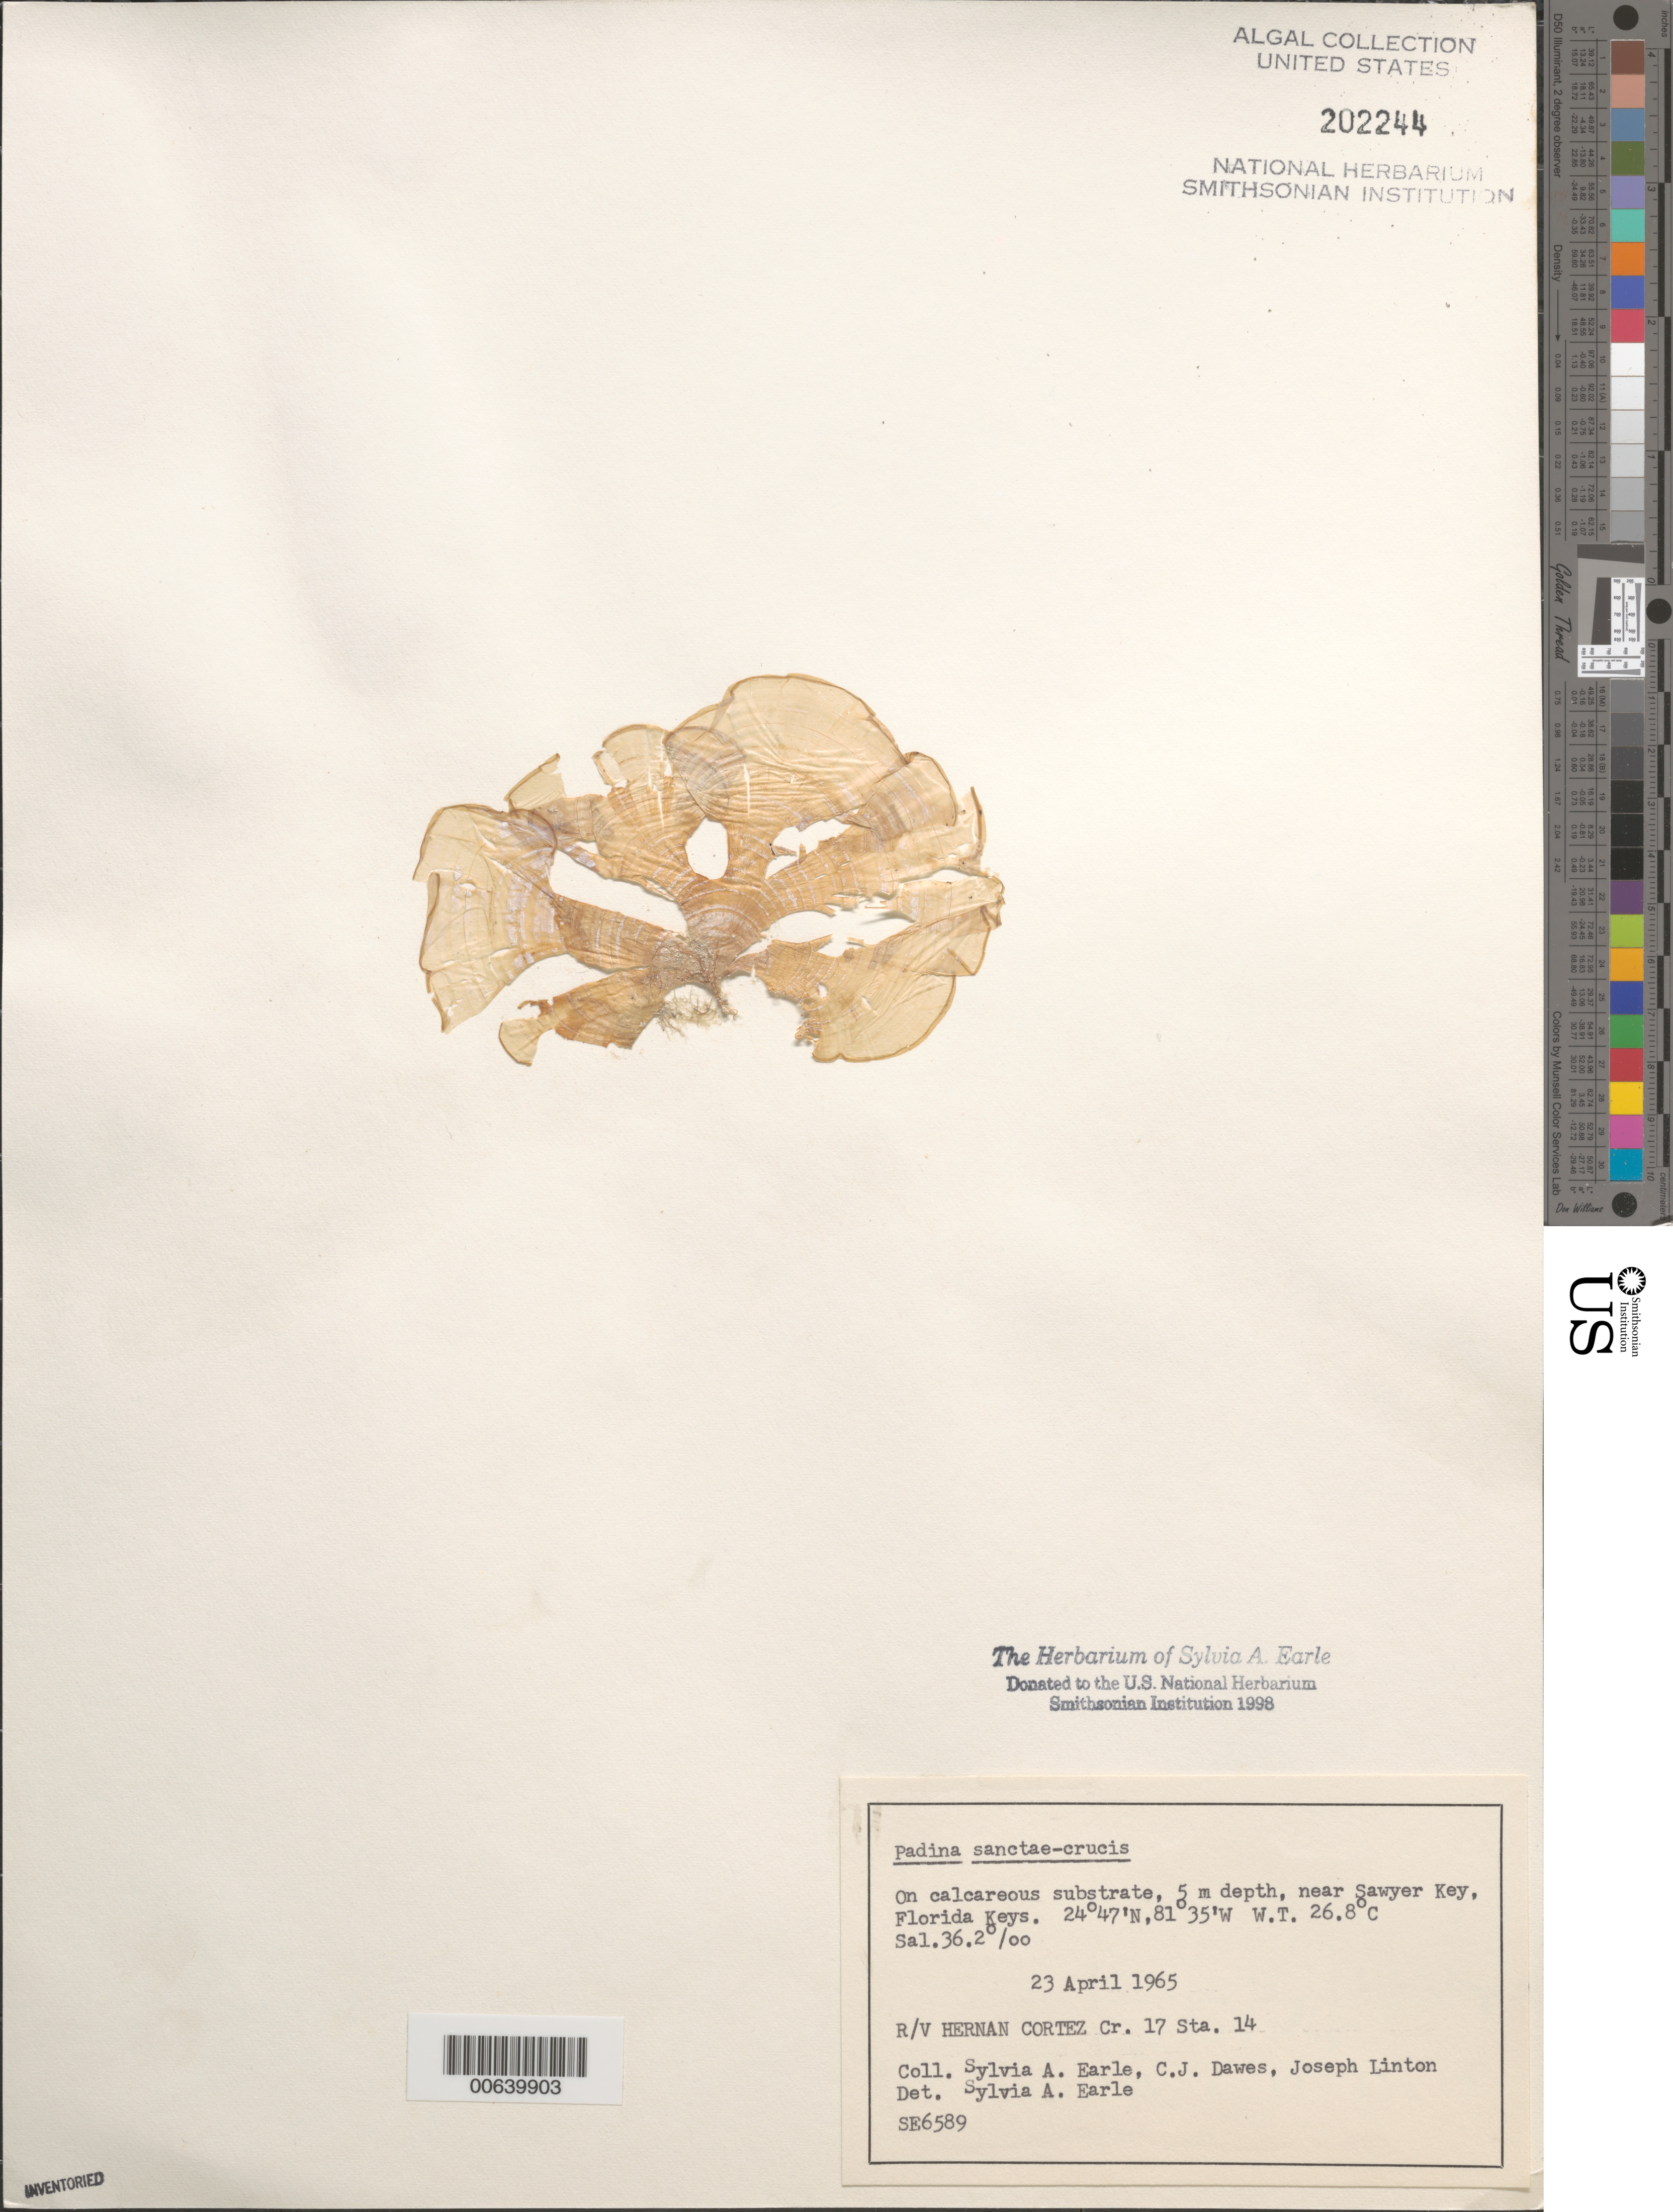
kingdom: Chromista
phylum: Ochrophyta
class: Phaeophyceae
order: Dictyotales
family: Dictyotaceae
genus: Padina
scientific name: Padina sanctae-crucis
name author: Børgesen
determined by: Earle, S. A.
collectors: S. A. Earle, C. Dawes & J. Linton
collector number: SE 6589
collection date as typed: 23 Apr 1965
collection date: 1965-04-23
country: United States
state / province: Florida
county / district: Monroe County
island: Florida Keys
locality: Near Sawyer Key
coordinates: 24 47' N, 81 35' W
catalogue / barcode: US 202244